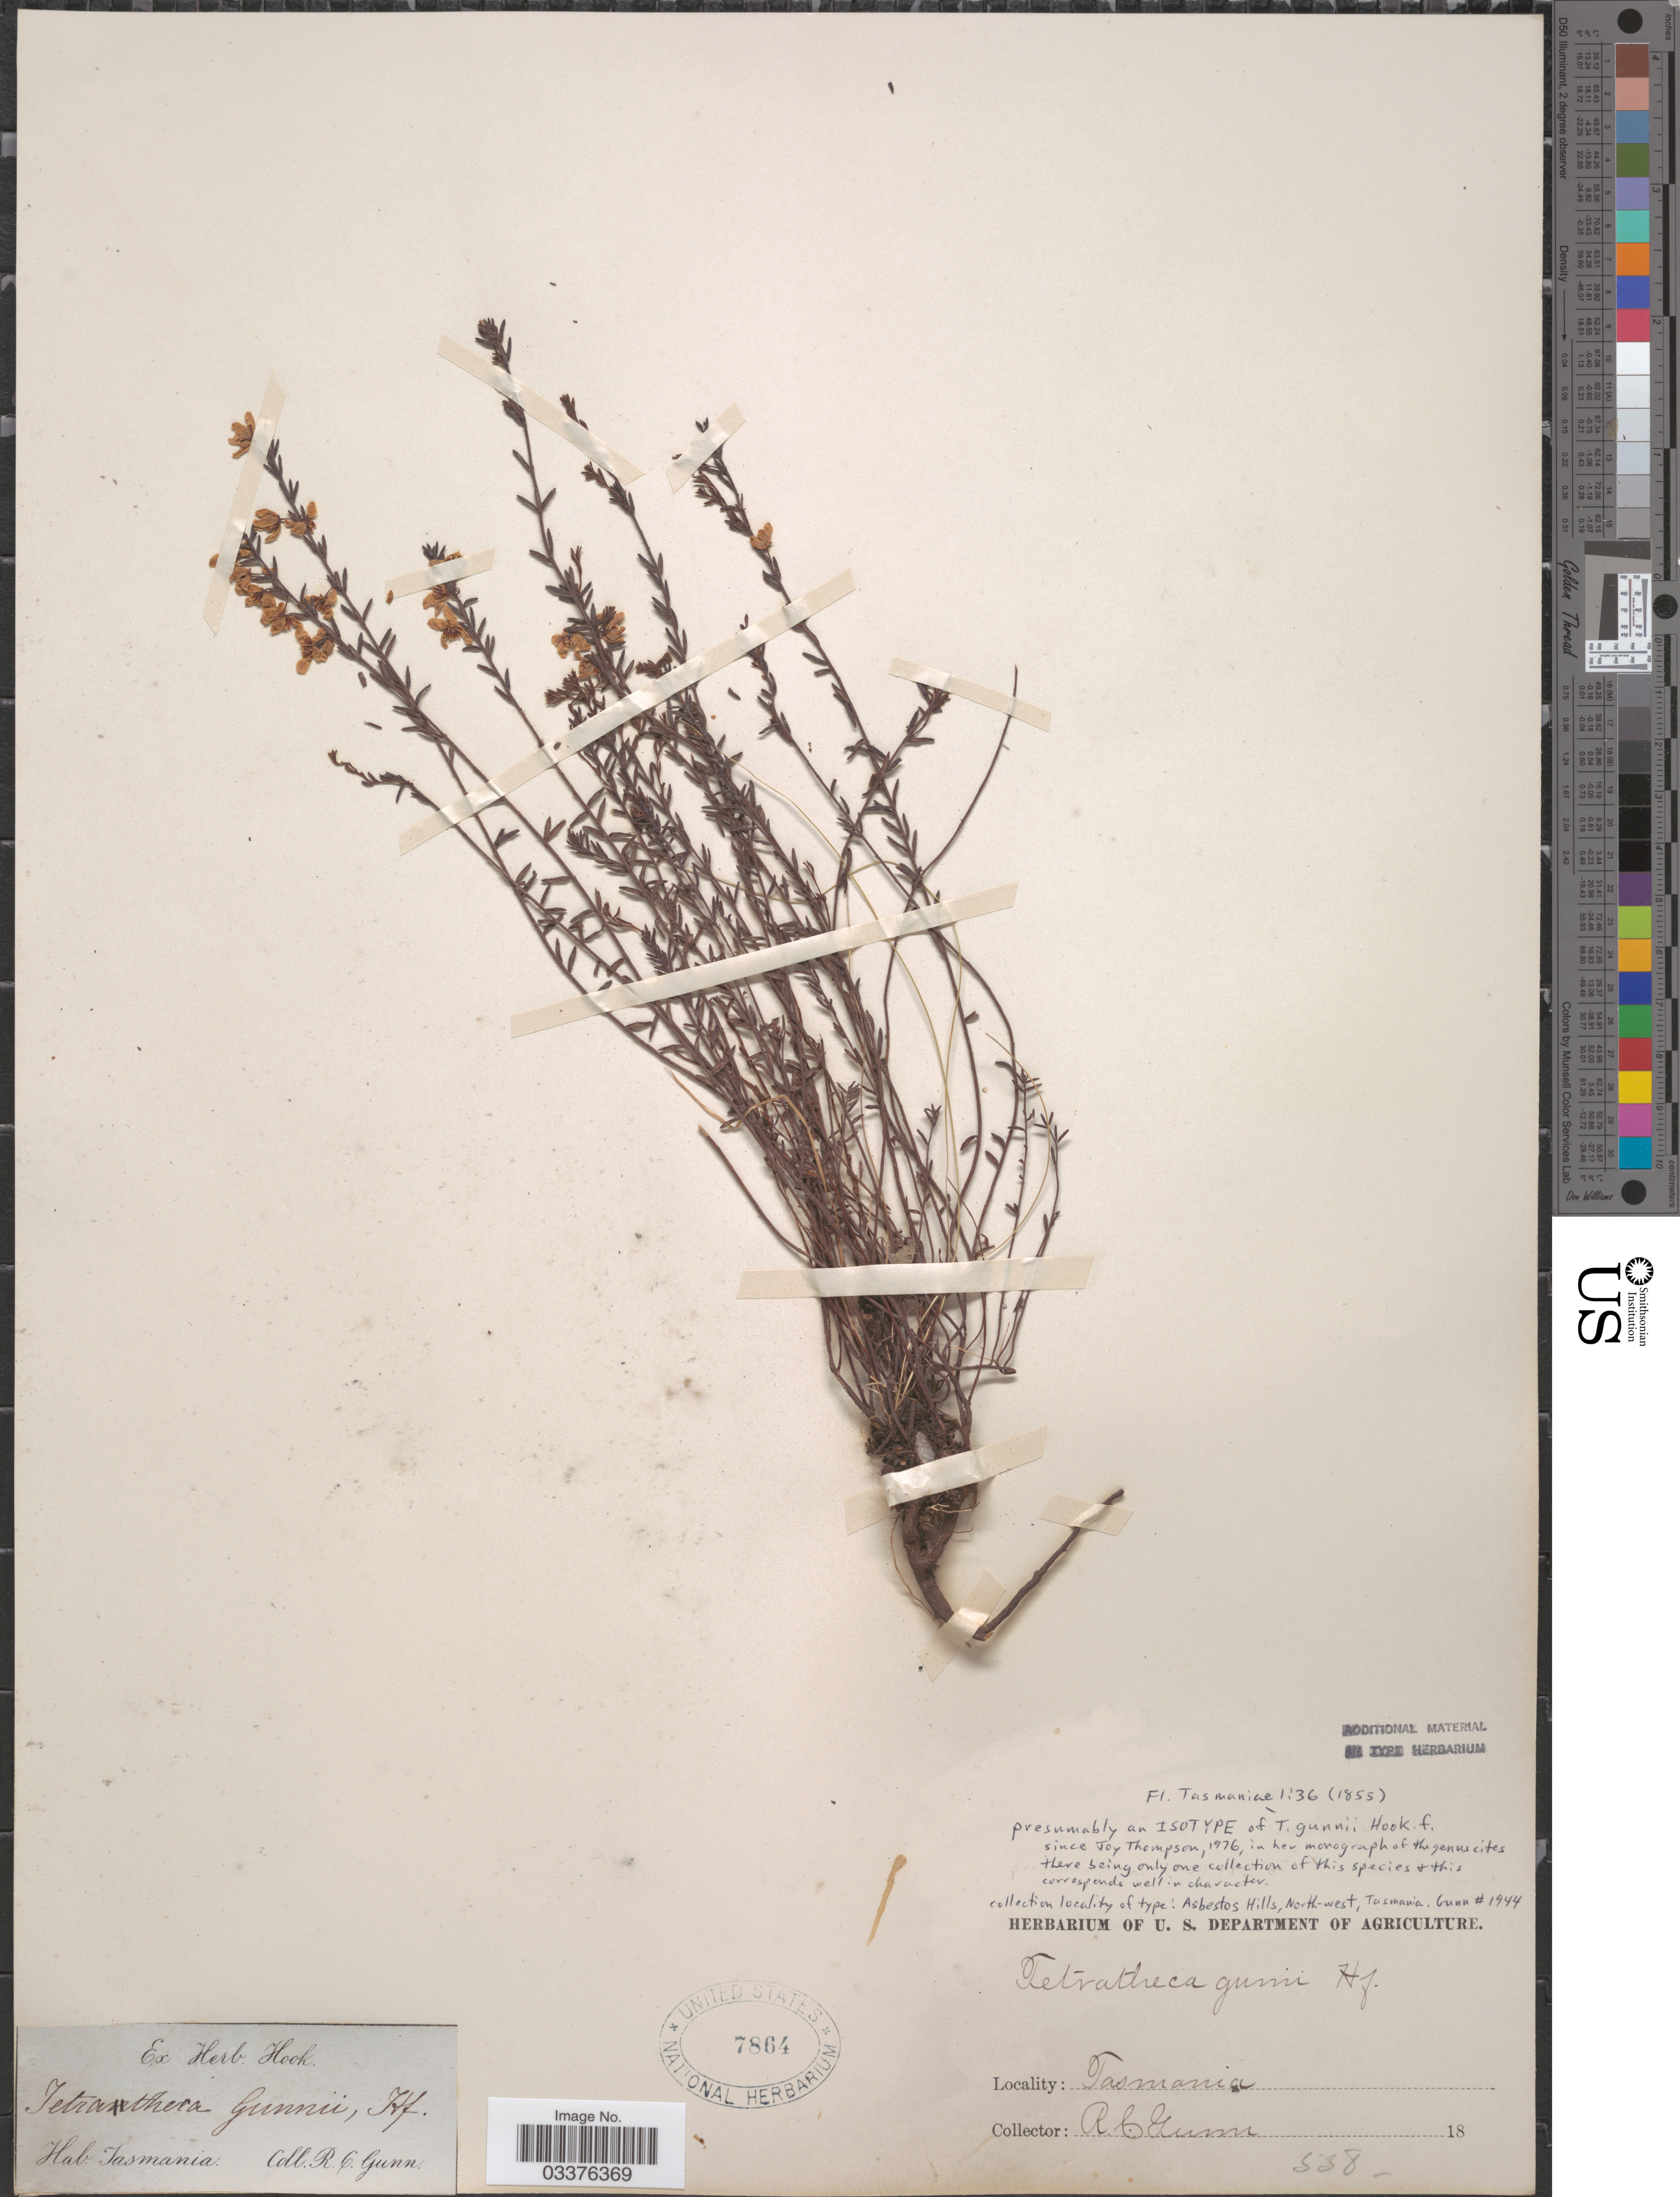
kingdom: Plantae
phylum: Tracheophyta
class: Magnoliopsida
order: Oxalidales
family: Elaeocarpaceae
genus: Tetratheca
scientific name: Tetratheca gunnii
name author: Hook. f.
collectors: R. Gunn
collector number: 538?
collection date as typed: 18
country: Australia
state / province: Tasmania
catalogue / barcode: US 7864